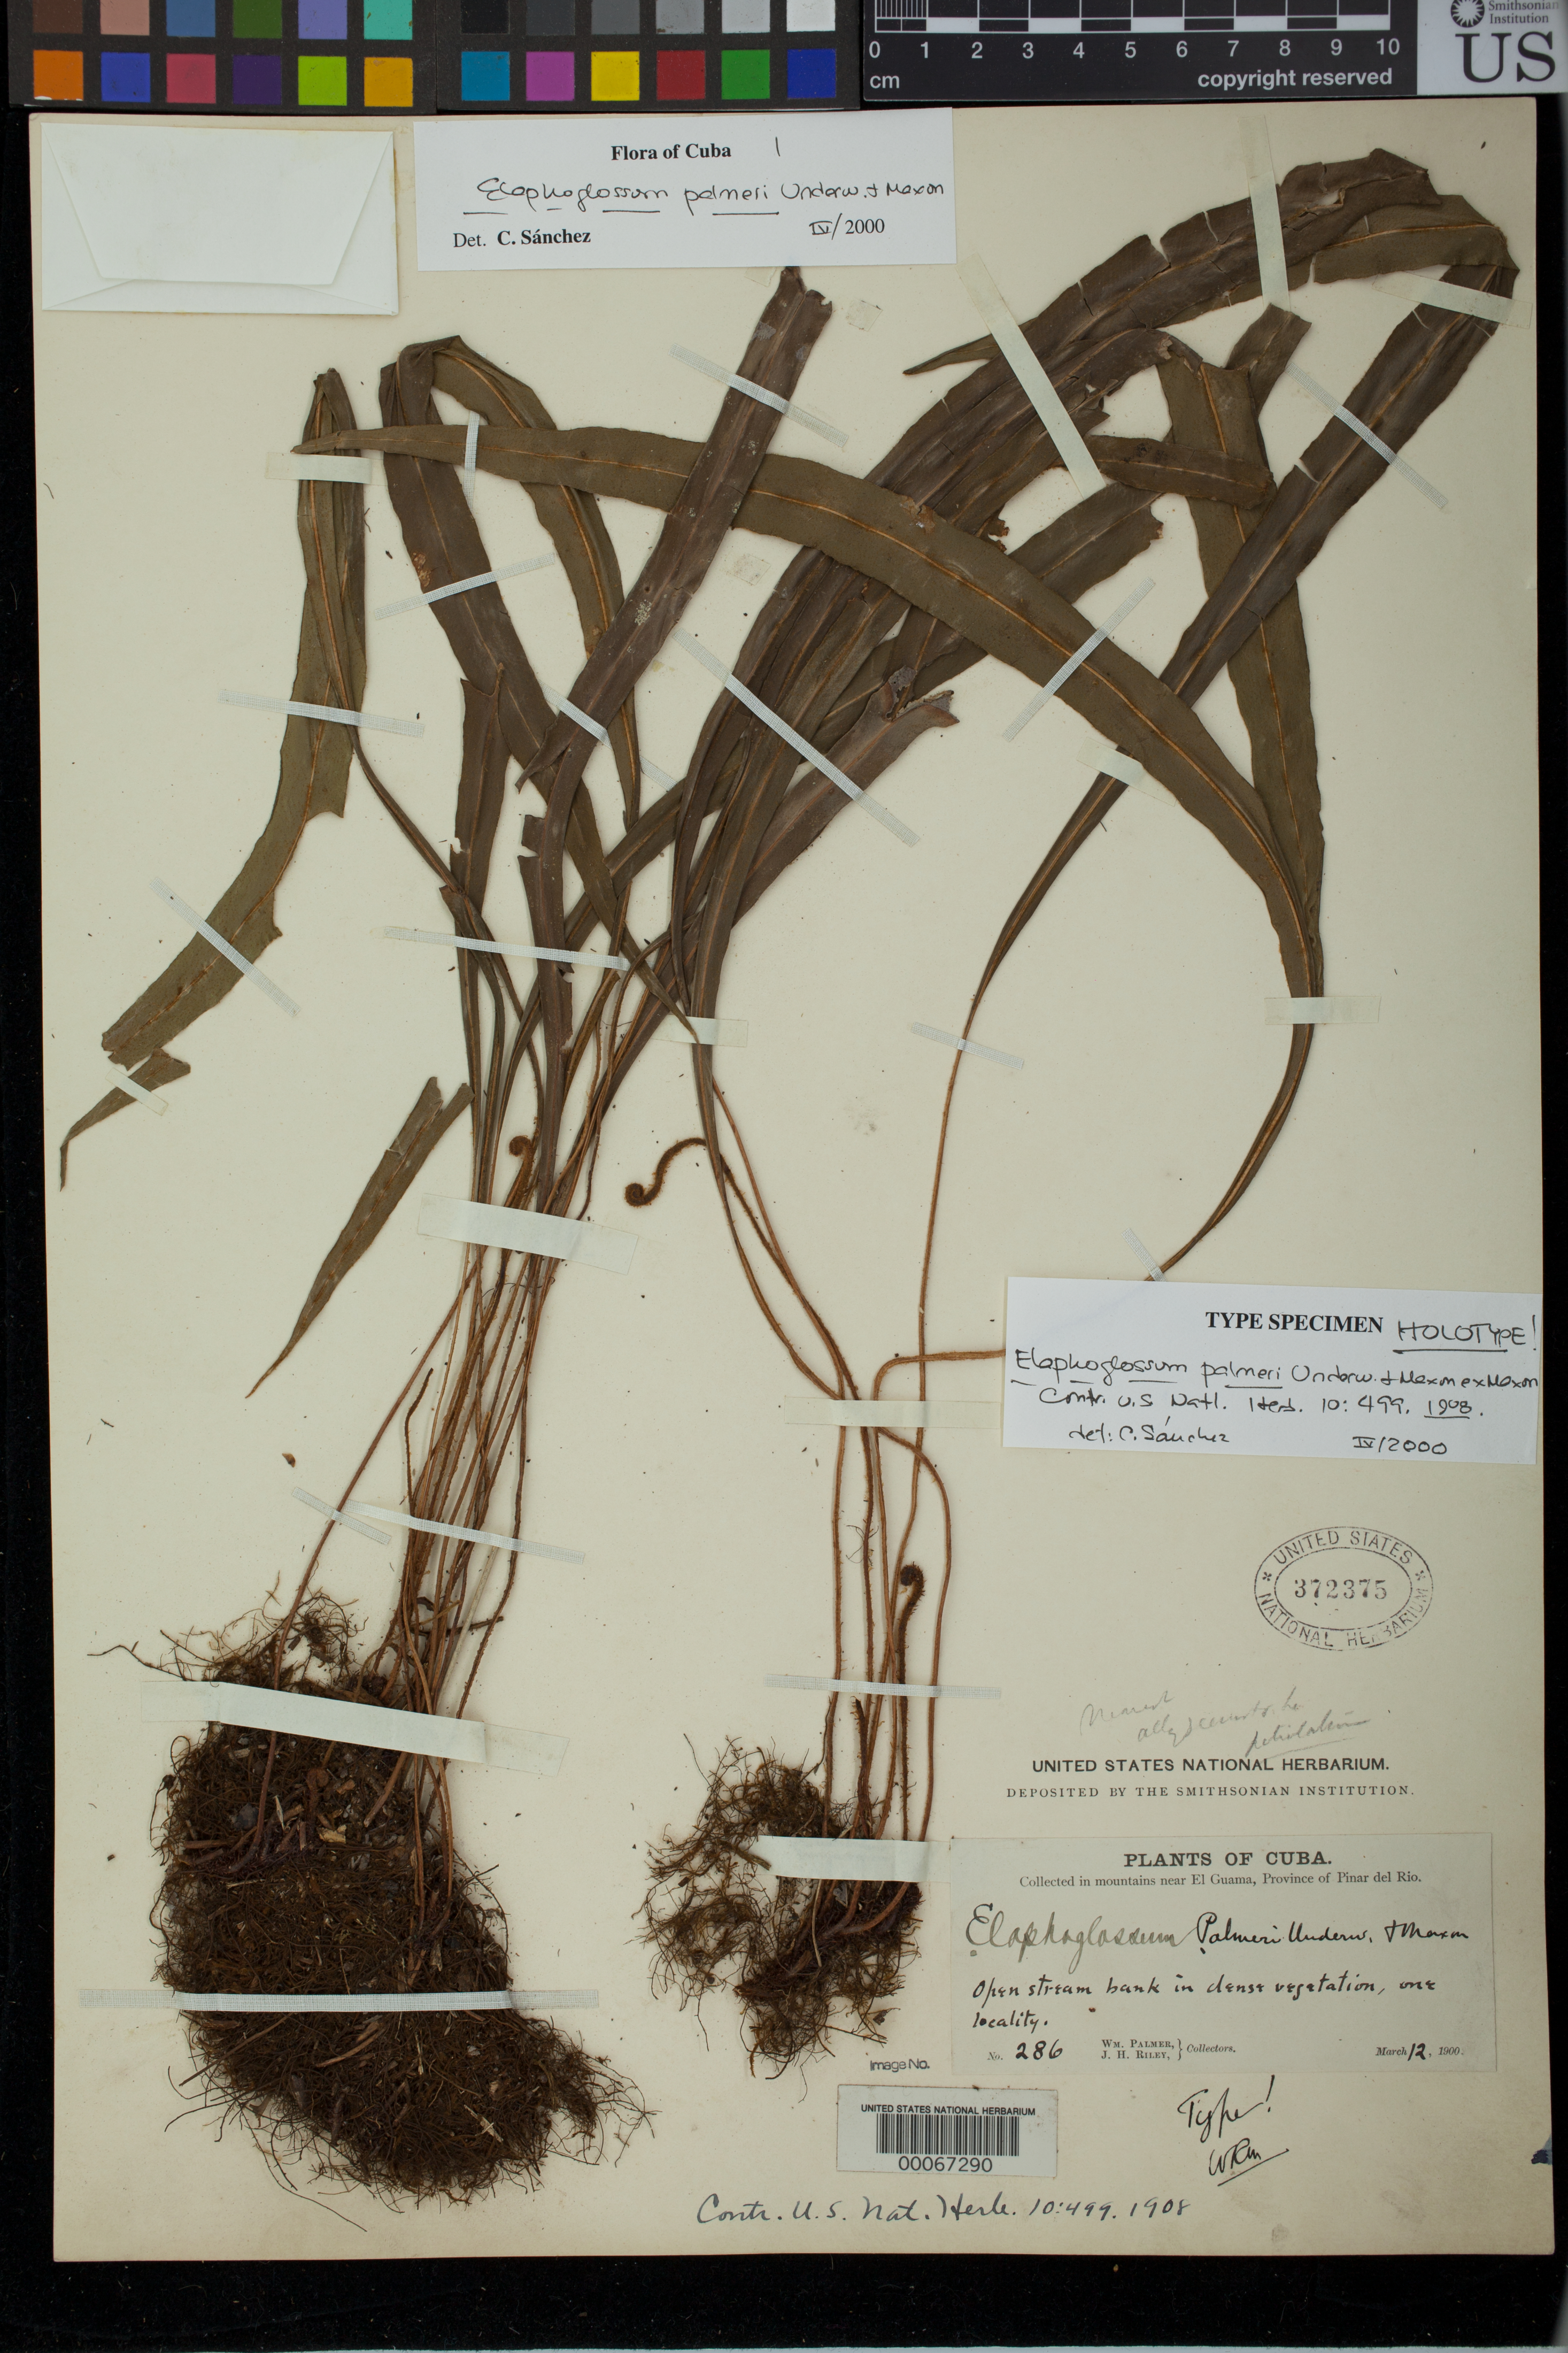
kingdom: Plantae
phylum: Tracheophyta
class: Polypodiopsida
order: Polypodiales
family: Dryopteridaceae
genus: Elaphoglossum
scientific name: Elaphoglossum palmeri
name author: Underw. & Maxon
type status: Holotype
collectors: W. Palmer & J. H. Riley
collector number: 286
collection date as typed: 12 Mar 1900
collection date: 1900-03-12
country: Cuba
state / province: Pinar del Río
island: Greater Antilles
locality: Mountains near El Guama.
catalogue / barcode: US 372375